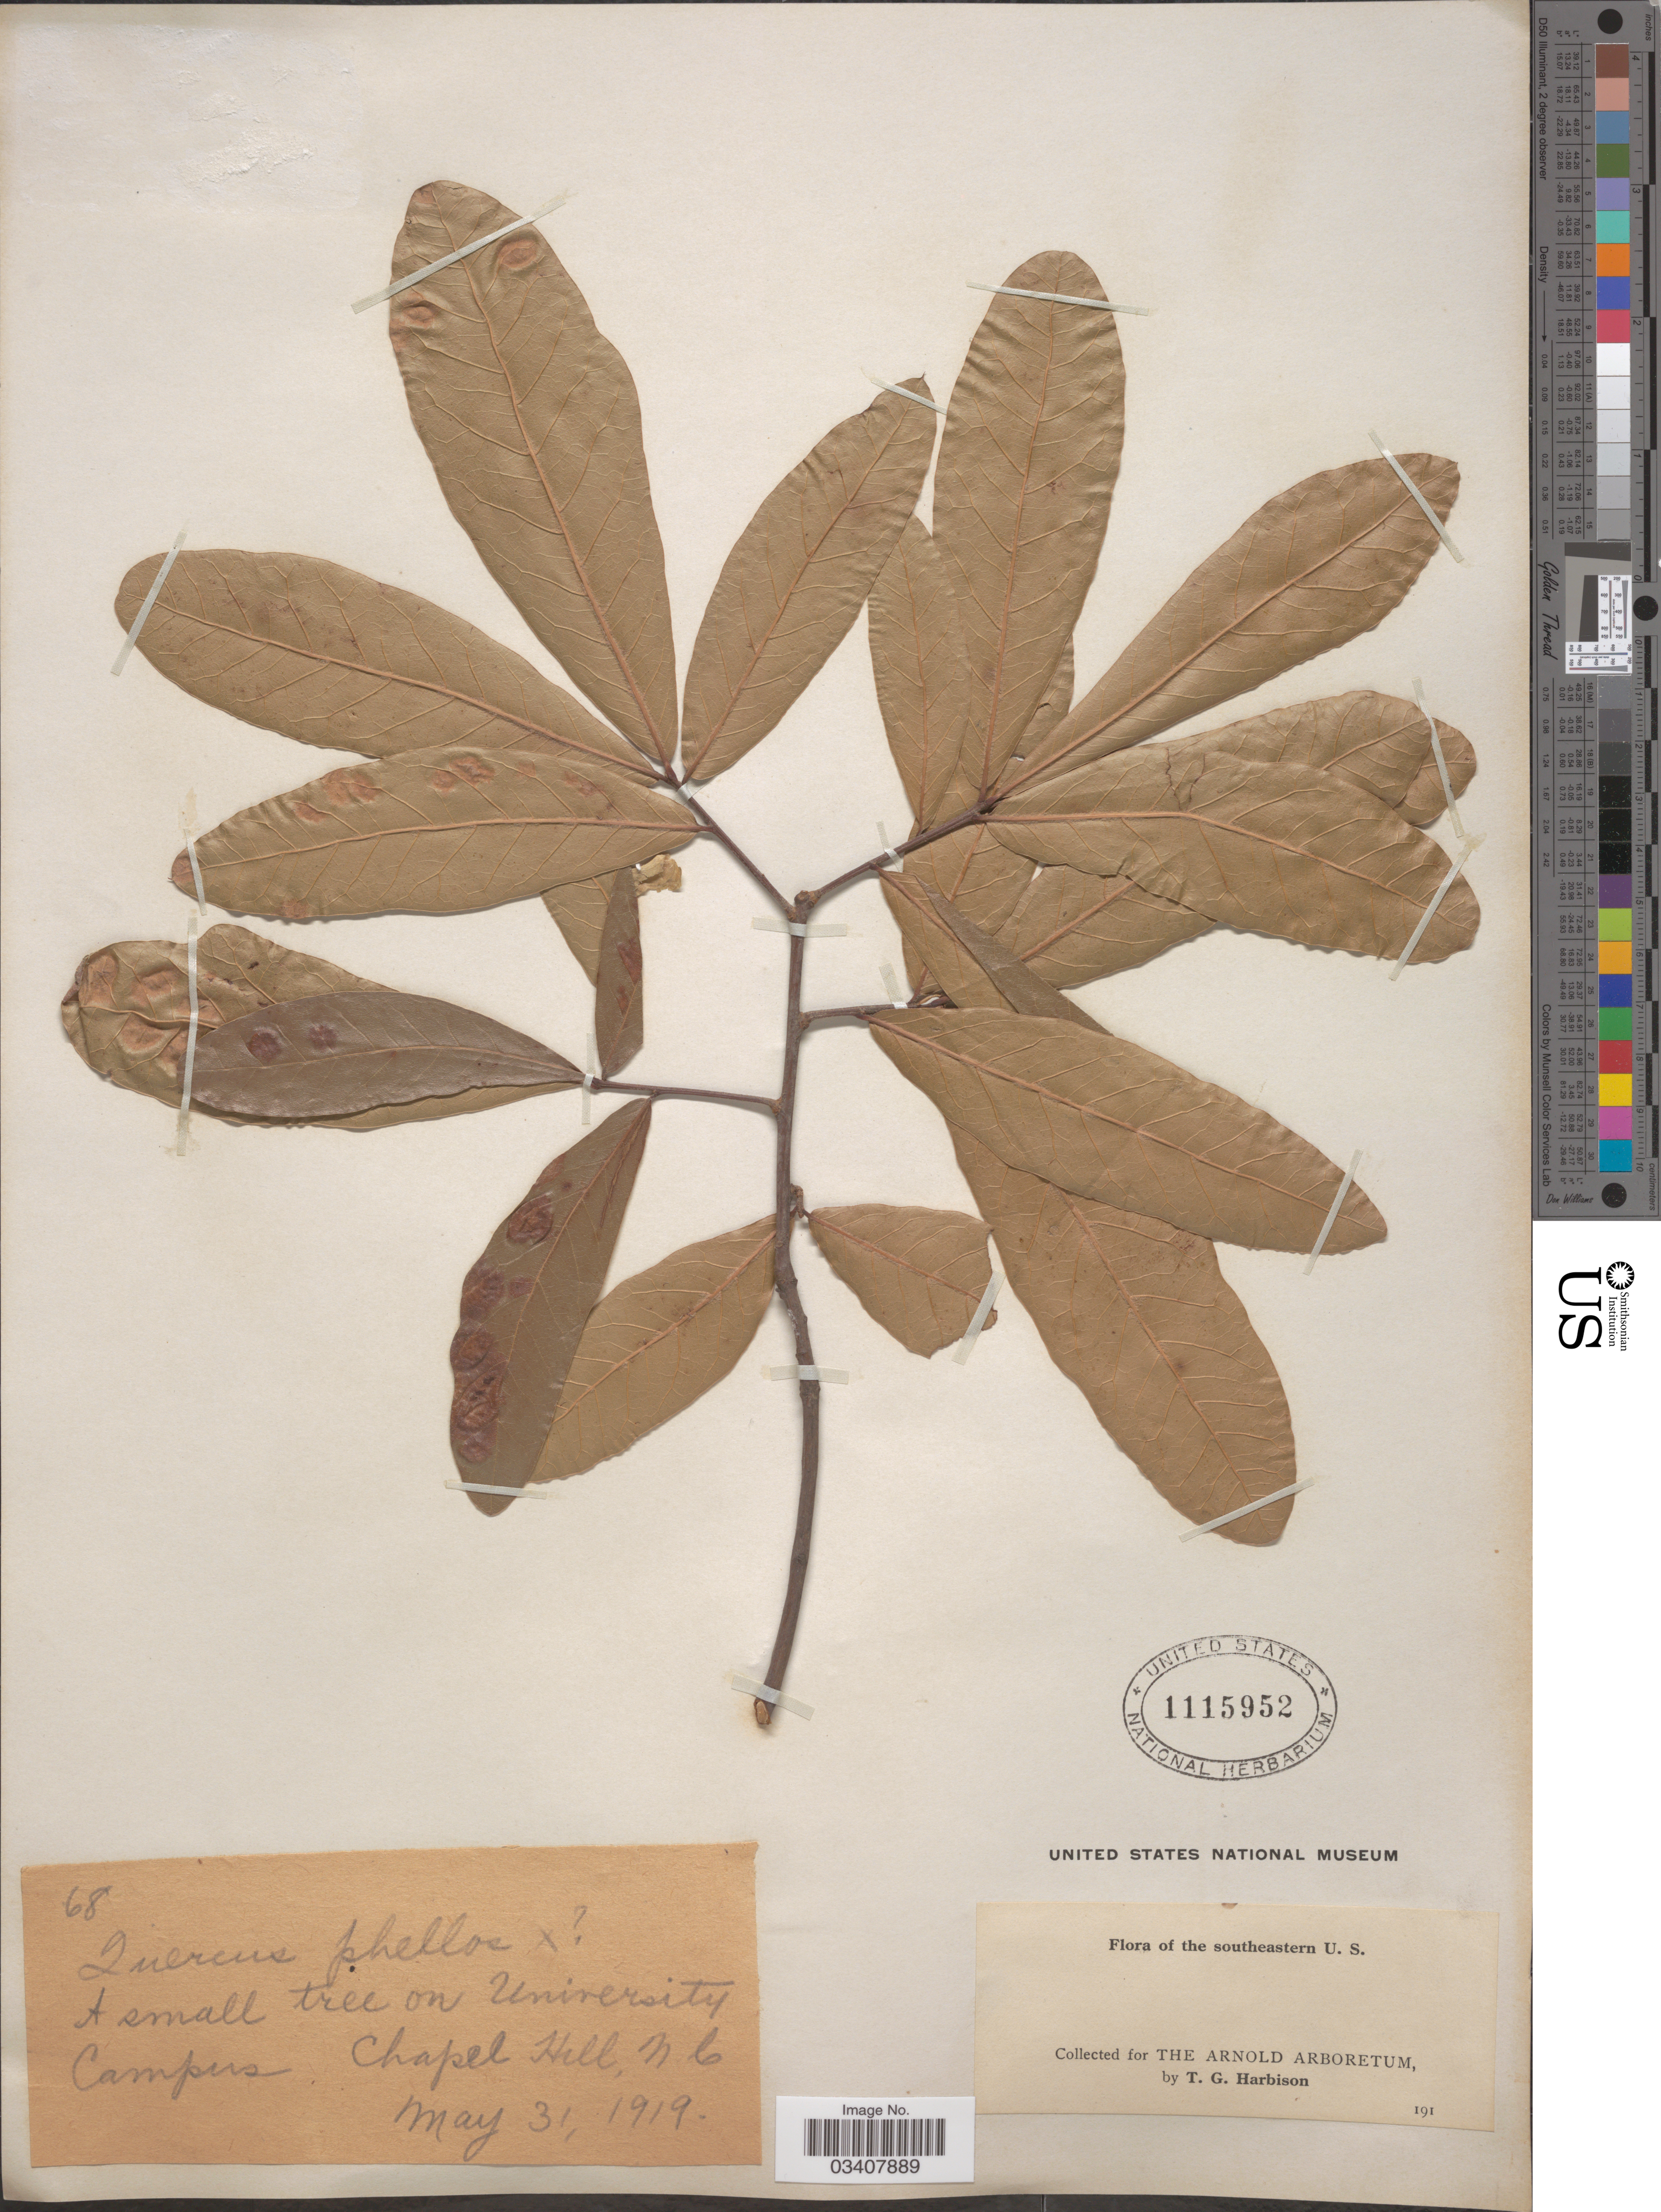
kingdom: Plantae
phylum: Tracheophyta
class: Magnoliopsida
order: Fagales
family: Fagaceae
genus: Quercus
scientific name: Quercus phellos x Q. sp.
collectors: T. Harbison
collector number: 68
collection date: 1919-05-31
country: United States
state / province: North Carolina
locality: Chapel Hill. Southeastern U. S.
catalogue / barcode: US 1115952